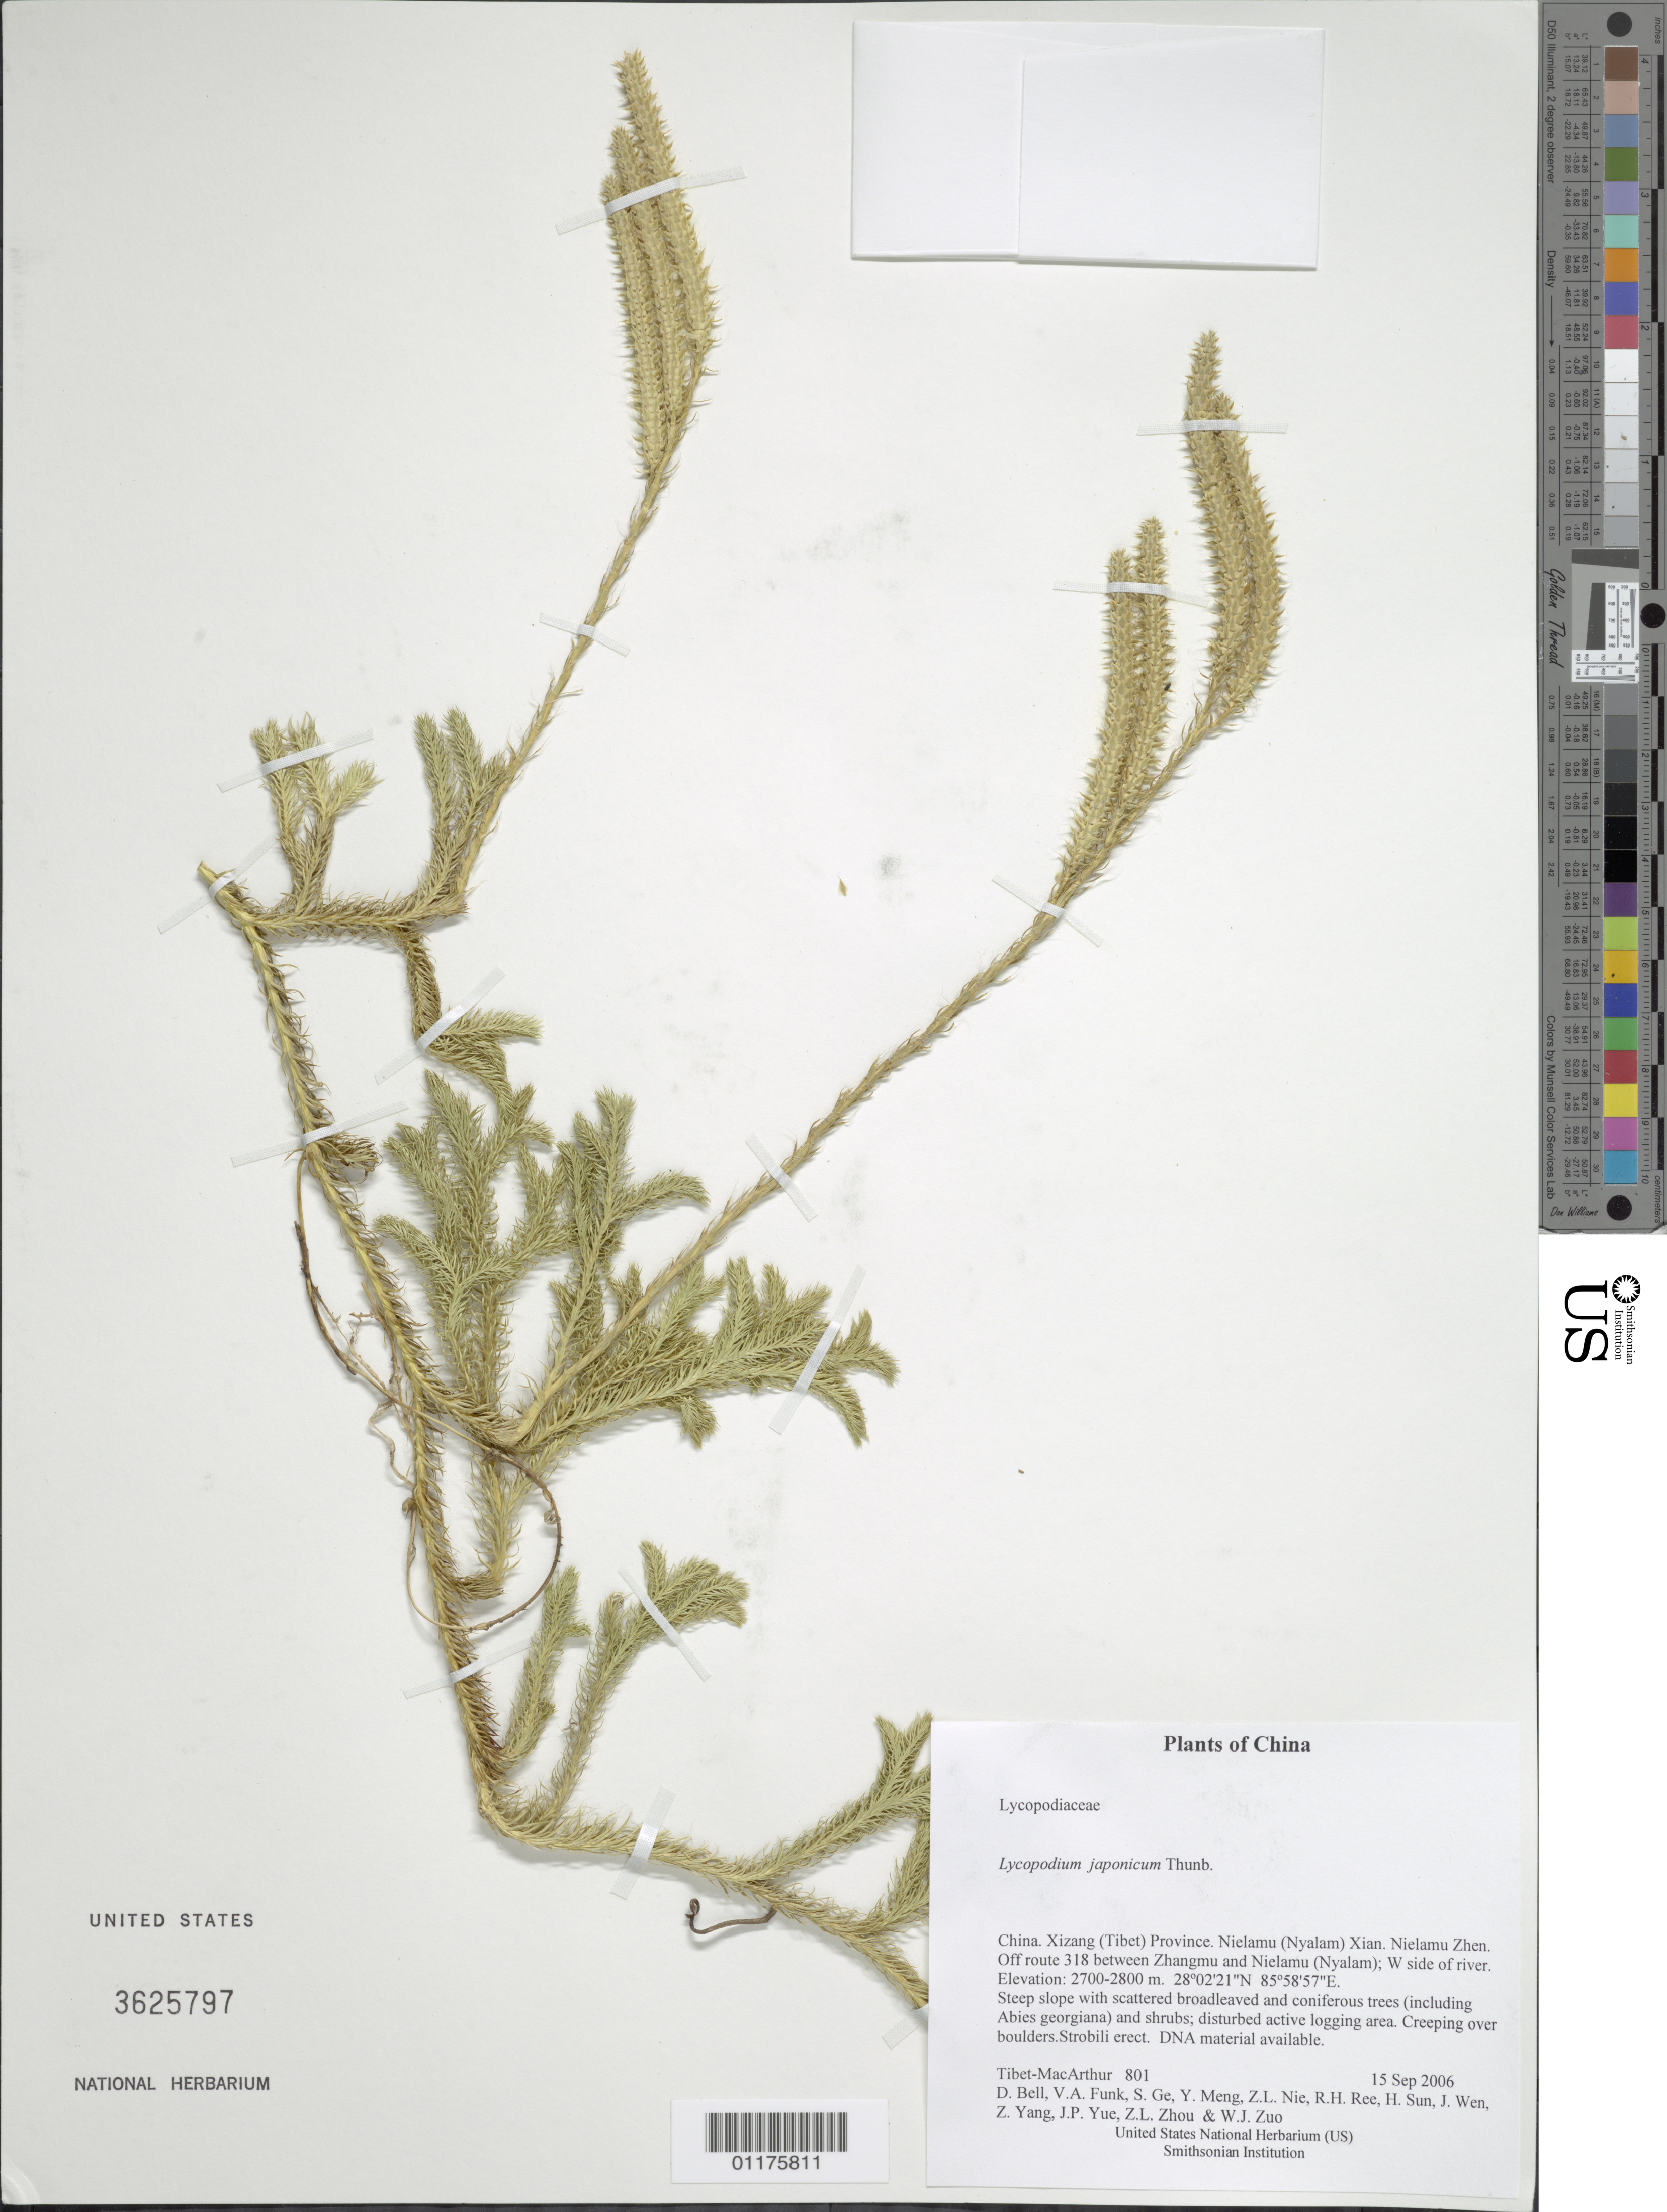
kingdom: Plantae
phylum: Tracheophyta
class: Lycopodiopsida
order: Lycopodiales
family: Lycopodiaceae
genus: Lycopodium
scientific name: Lycopodium japonicum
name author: Thunb.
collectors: Tibet-MacArthur, D. A. Bell, V. Funk, S. Ge, Y. Meng, Z. Nie, R. Ree, J. Wen, J. Yue & W. Zuo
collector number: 801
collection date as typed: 15 Sep 2006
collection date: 2006-09-15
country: China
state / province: Xizang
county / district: Nielamu (Nyalam) Xian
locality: Nielamu Zhen. Off route 318 between Zhangmu and Nielamu (Nyalam); W side of river.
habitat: Steep slope with scattered broadleaved and coniferous trees (including Abies georgiana) and shrubs; disturbed active logging area. Creeping over boulders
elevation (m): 2700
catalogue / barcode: US 3625797